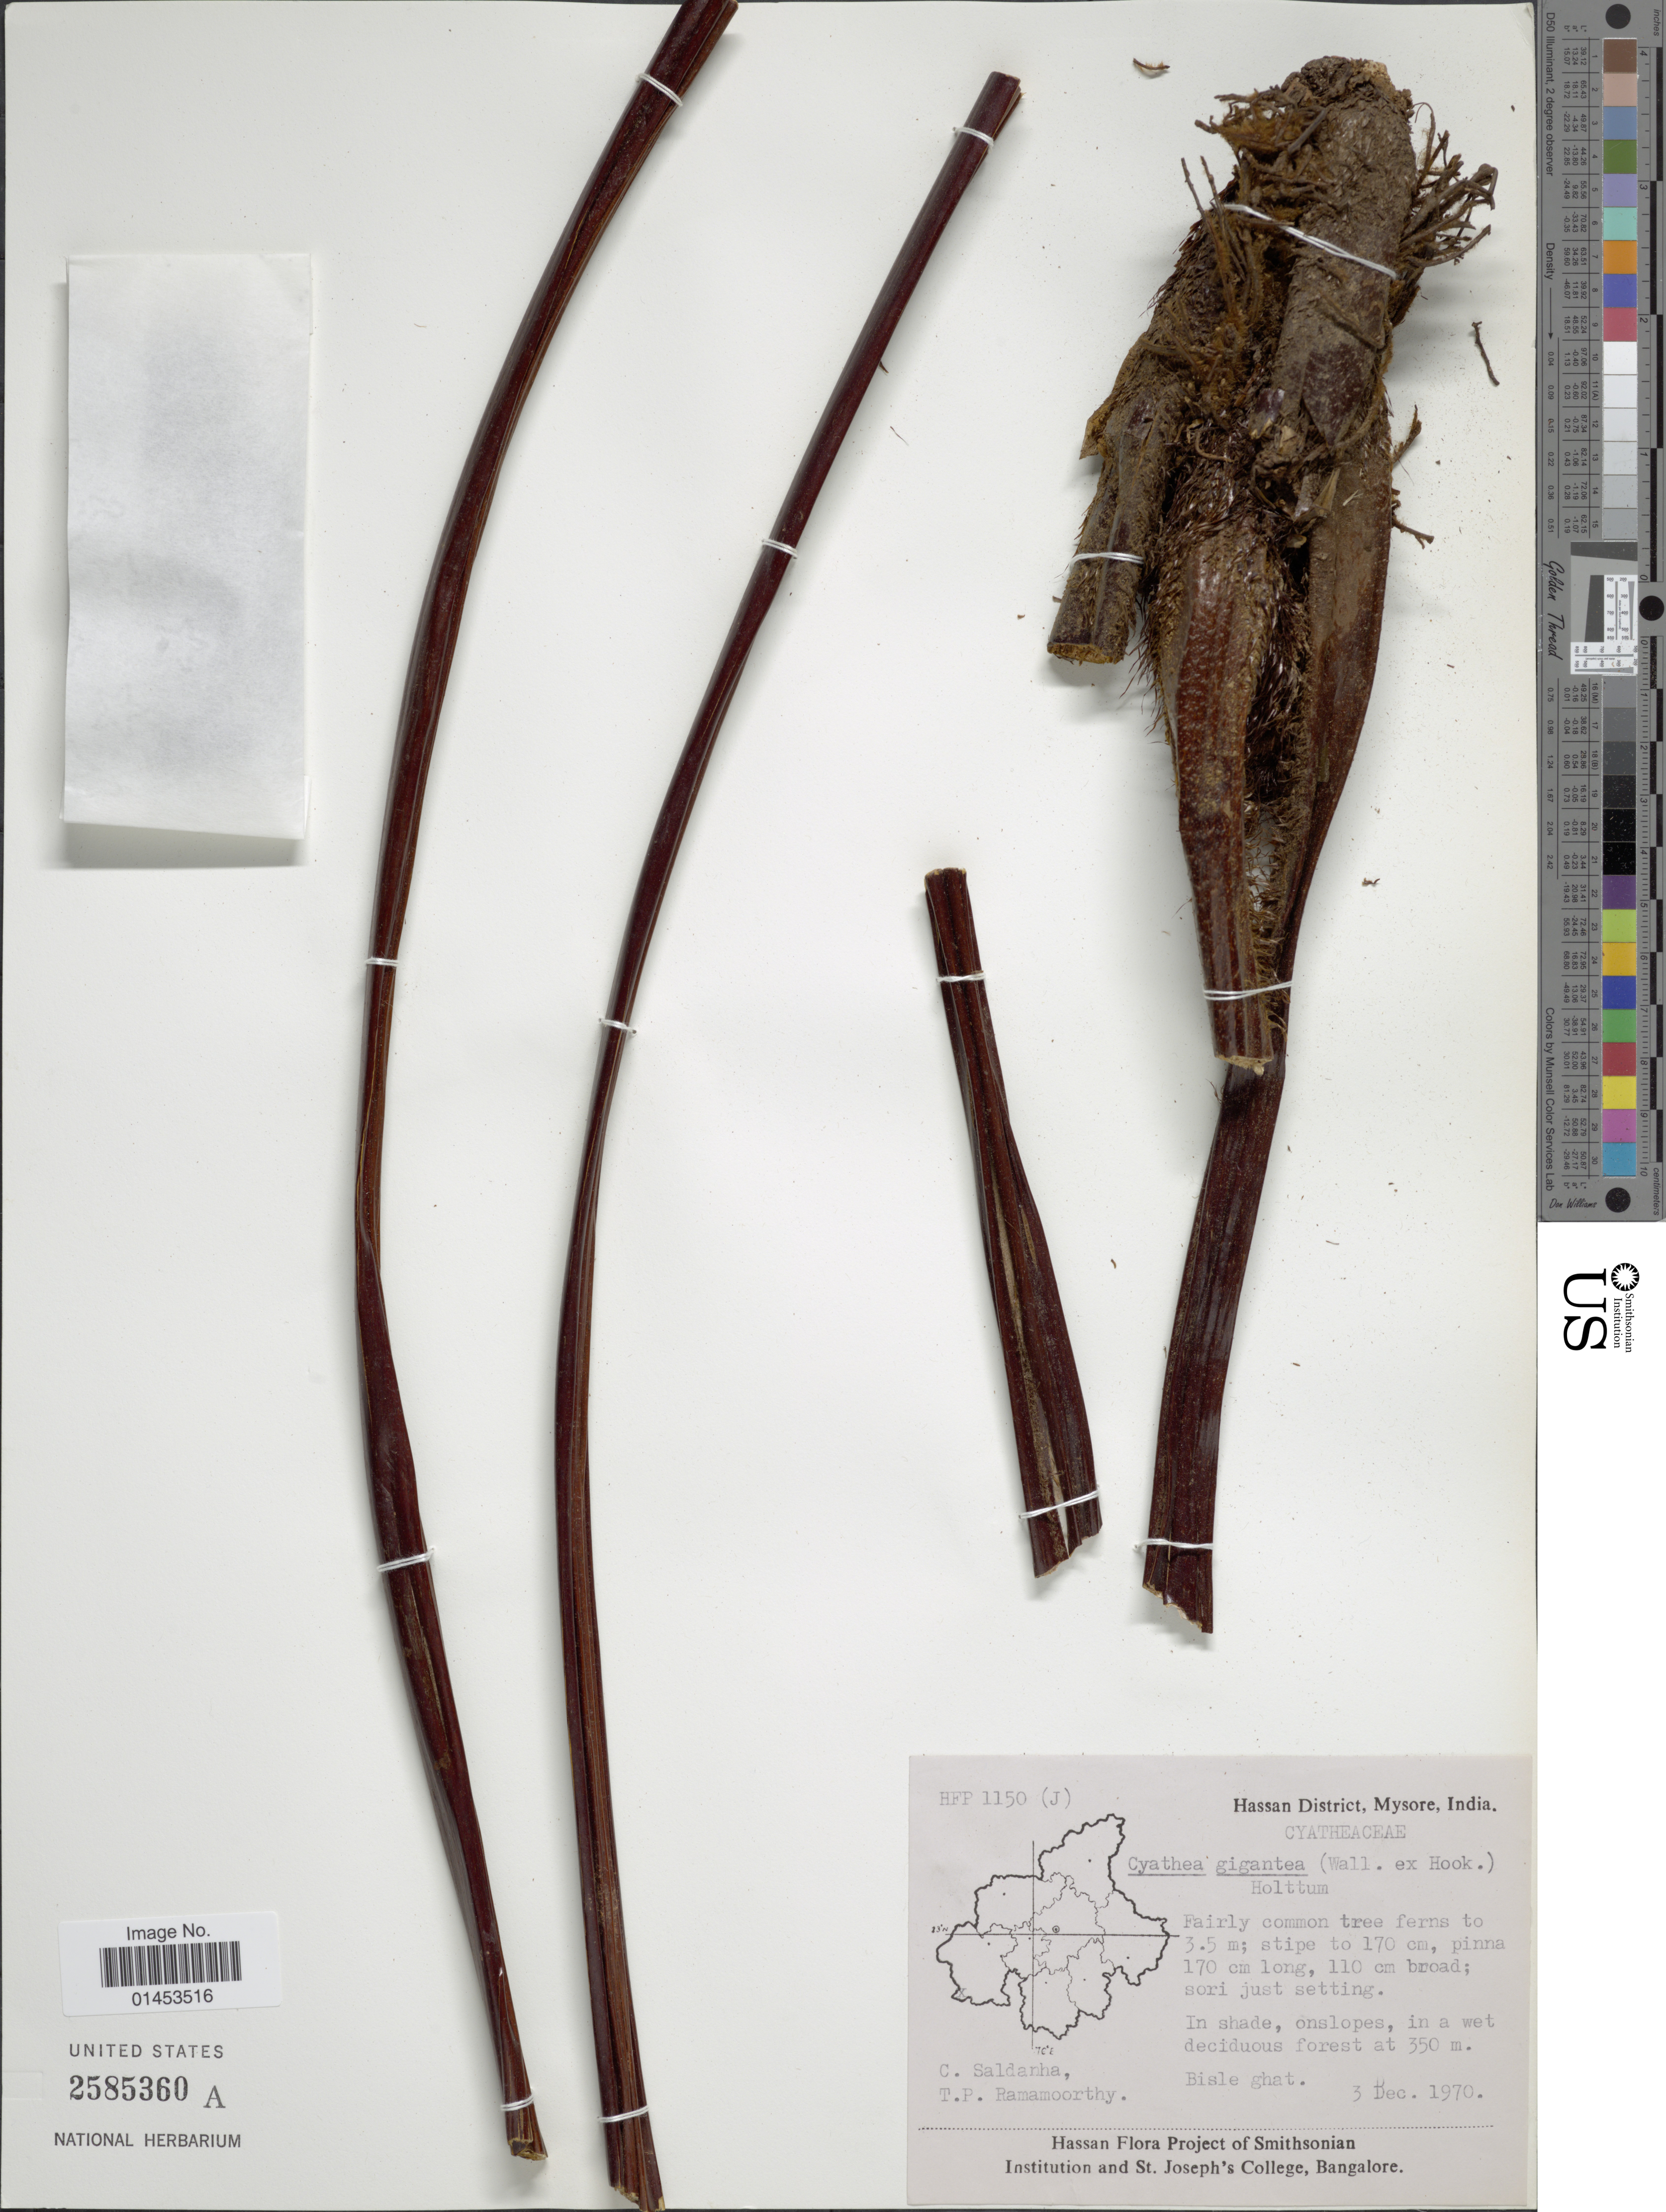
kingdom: Plantae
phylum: Tracheophyta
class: Polypodiopsida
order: Cyatheales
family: Cyatheaceae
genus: Cyathea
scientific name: Cyathea gigantea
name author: (Wall. ex Hook.) Holttum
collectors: C. Saldanha & T. P. Ramamoorthy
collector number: HFP1150(J)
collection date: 1970-12-03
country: India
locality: Hassan District, Mysore, India, Bisle Ghat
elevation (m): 350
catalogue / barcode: US 2585360A